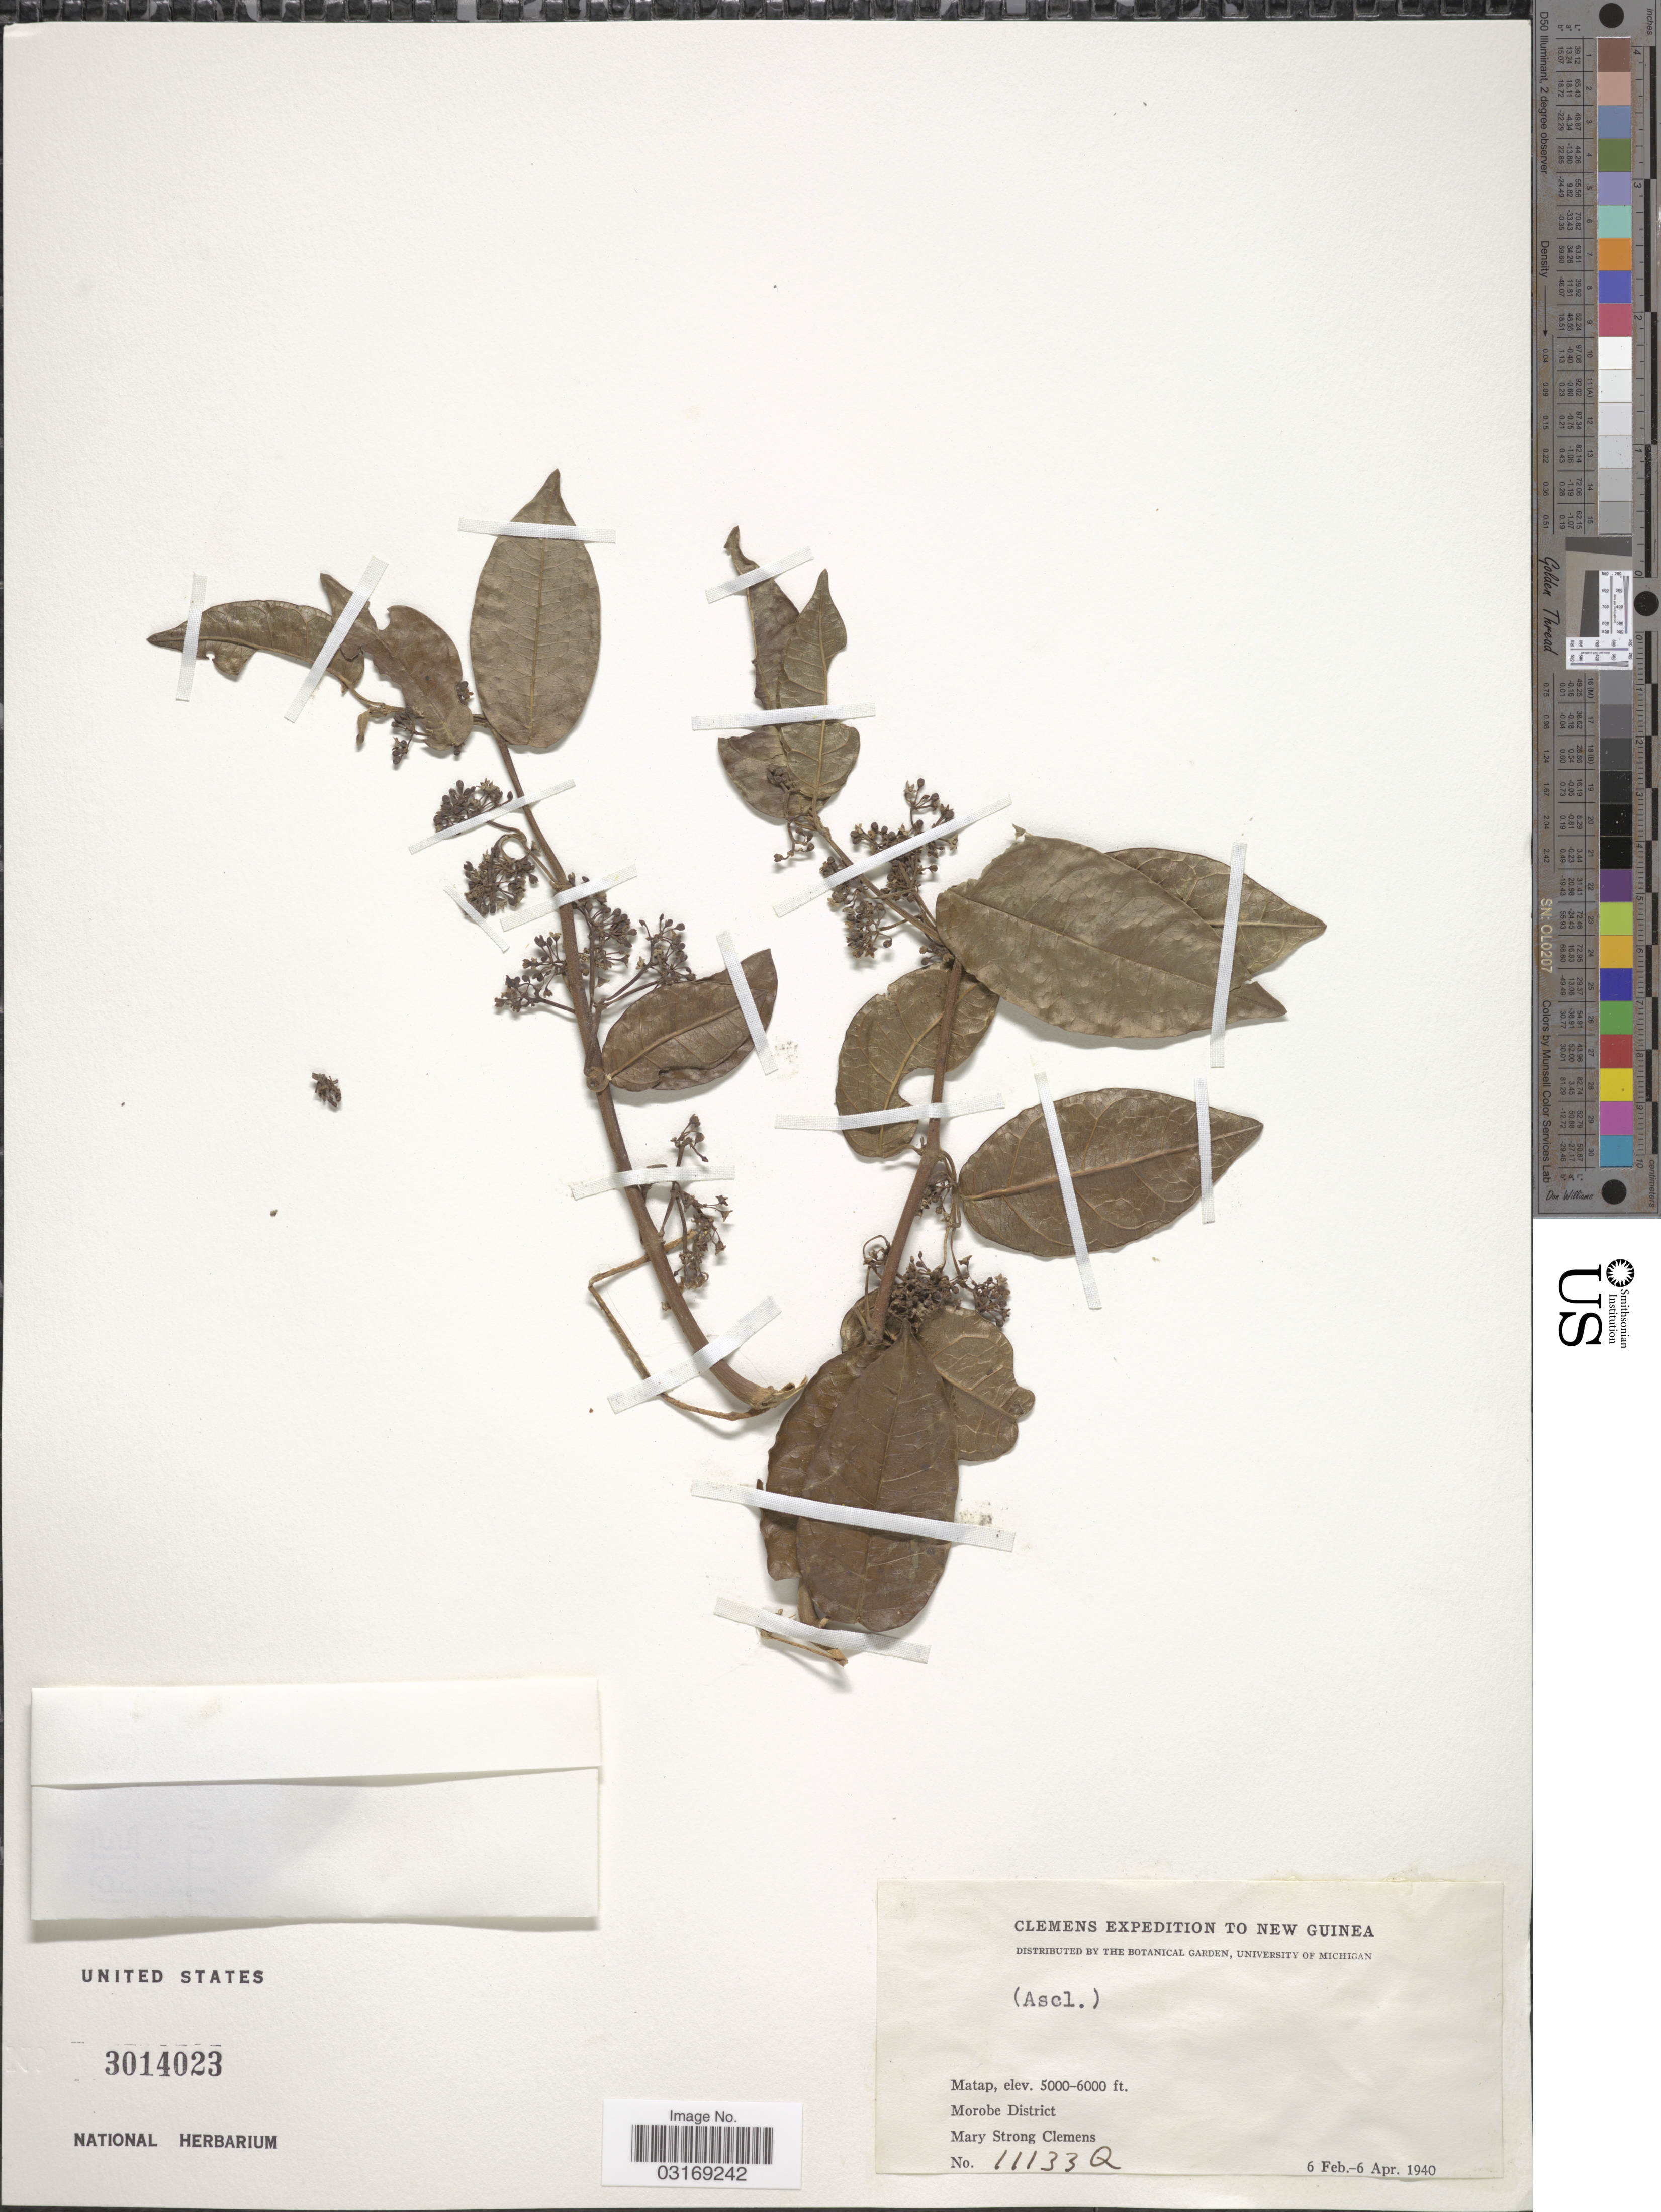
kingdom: Plantae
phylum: Tracheophyta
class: Magnoliopsida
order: Gentianales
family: Apocynaceae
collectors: M. S. Clemens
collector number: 11133Q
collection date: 1940-02-06/1940-04-06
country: Papua New Guinea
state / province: Morobe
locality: New Guinea. Matap. Morobe District.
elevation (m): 1524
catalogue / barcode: US 3014023